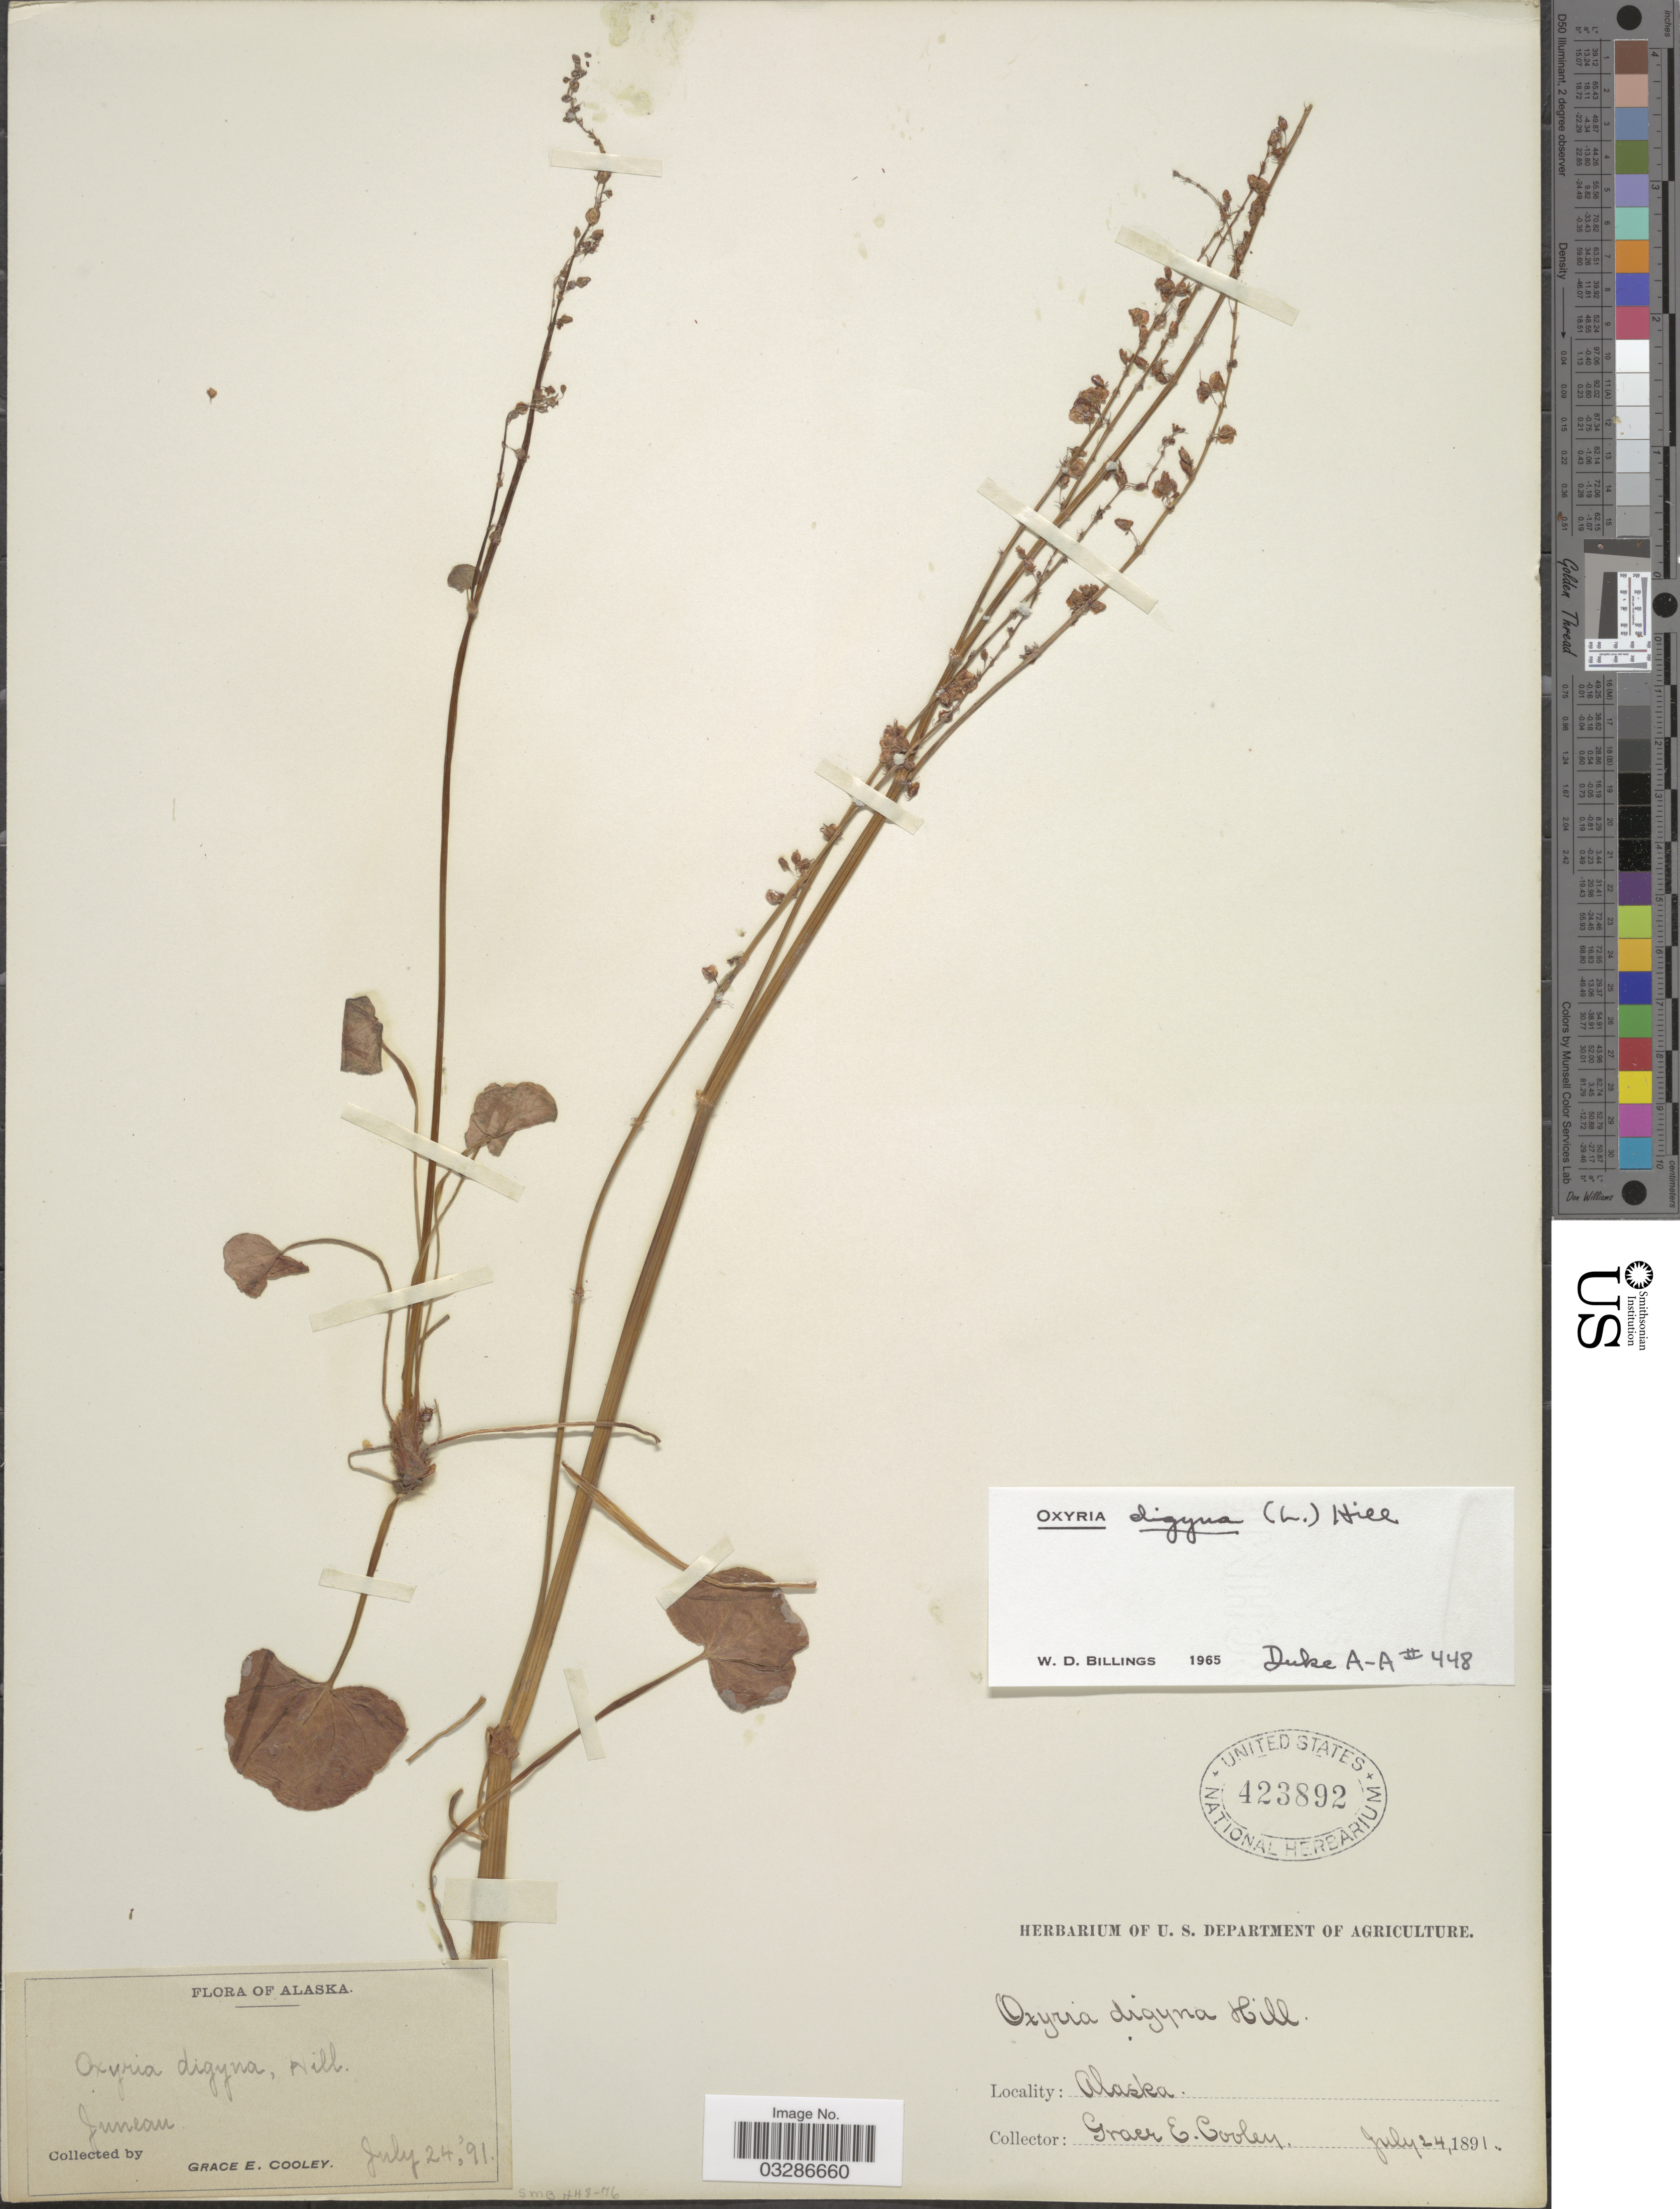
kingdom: Plantae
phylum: Tracheophyta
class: Magnoliopsida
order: Caryophyllales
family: Polygonaceae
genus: Oxyria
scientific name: Oxyria digyna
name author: (L.) Hill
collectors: G. E. Cooley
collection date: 1891-07-24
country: United States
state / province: Alaska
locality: Juneau.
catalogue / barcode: US 423892